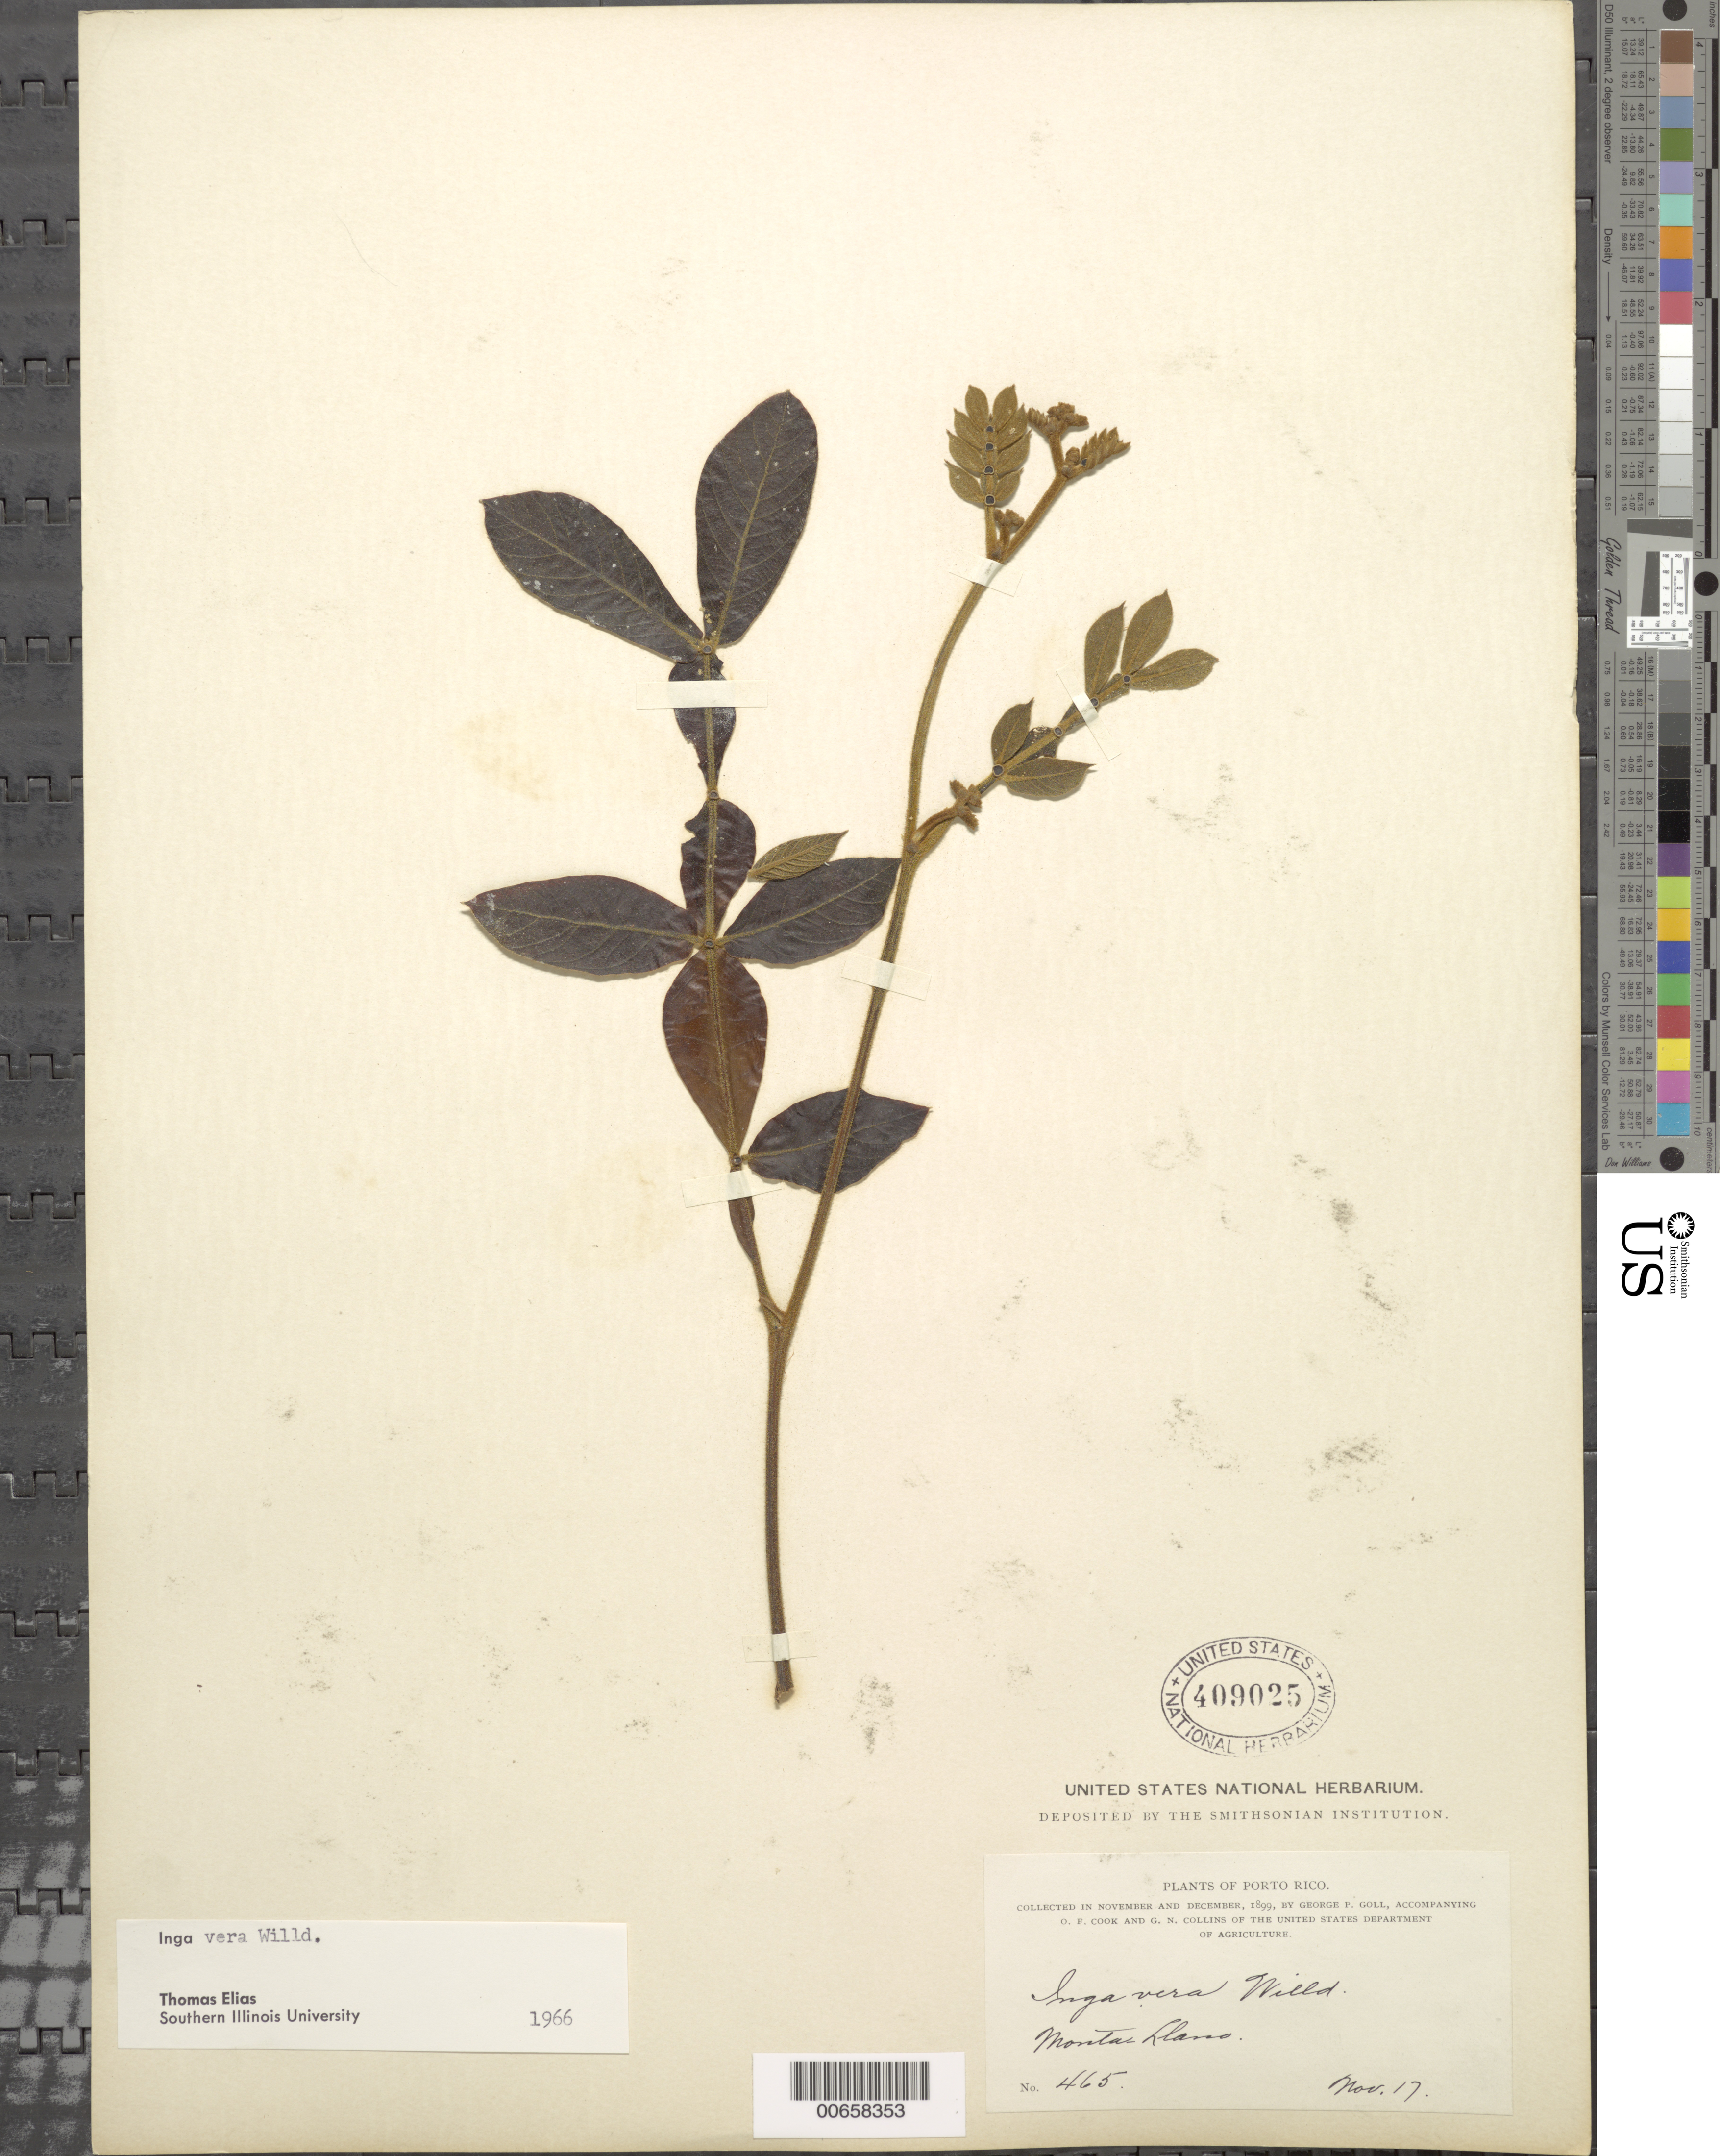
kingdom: Plantae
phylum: Tracheophyta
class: Magnoliopsida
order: Fabales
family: Fabaceae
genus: Inga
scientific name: Inga vera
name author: Willd.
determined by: Elias, T., (SIU), Southern Illinois University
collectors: G. Goll, O. F. Cook & G. Collins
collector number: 465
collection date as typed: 17 Nov 1899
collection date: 1899-11-17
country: Puerto Rico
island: Greater Antilles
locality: Monte Llano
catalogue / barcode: US 409025